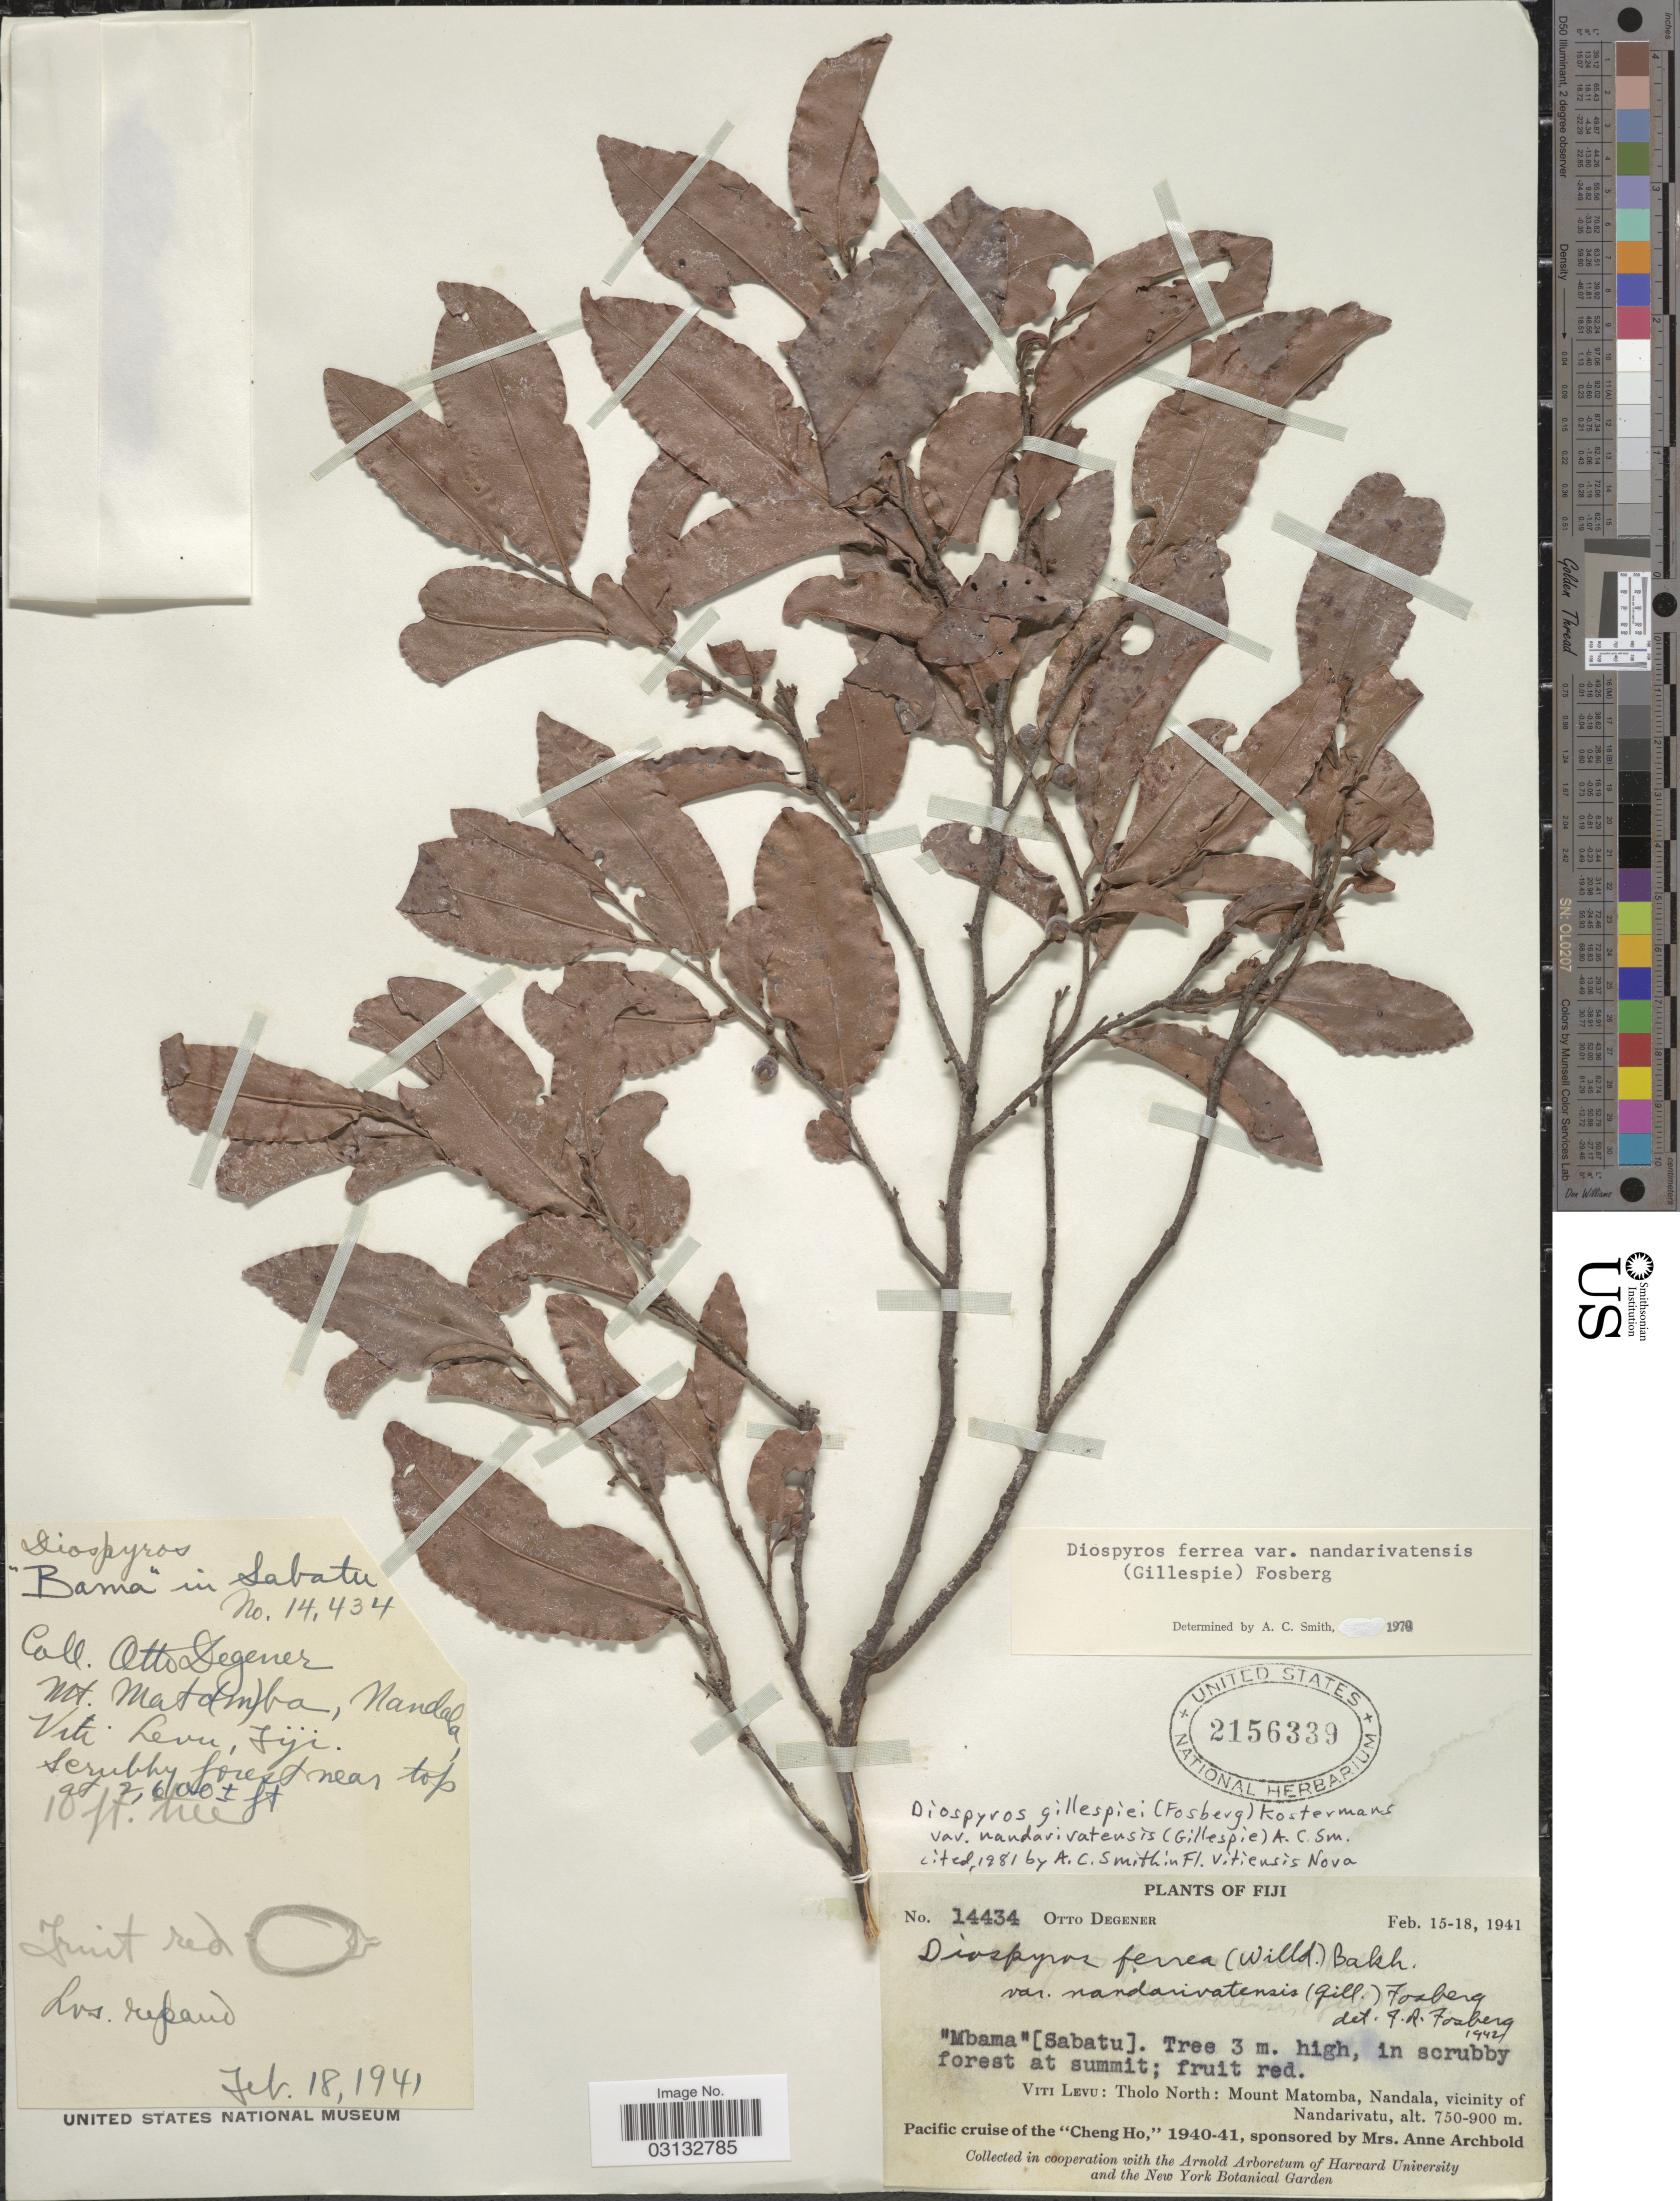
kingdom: Plantae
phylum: Tracheophyta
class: Magnoliopsida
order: Ericales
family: Ebenaceae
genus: Diospyros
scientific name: Diospyros gillespiei var. nandarivatensis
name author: (A.C. Sm.) Gillespie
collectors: O. Degener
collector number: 14434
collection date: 1941-02-15/1941-02-18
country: Fiji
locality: Viti Levu: Tholo North: Mount Matomba, Nandala, vicinity of Nandarivatu.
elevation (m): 750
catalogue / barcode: US 2156339